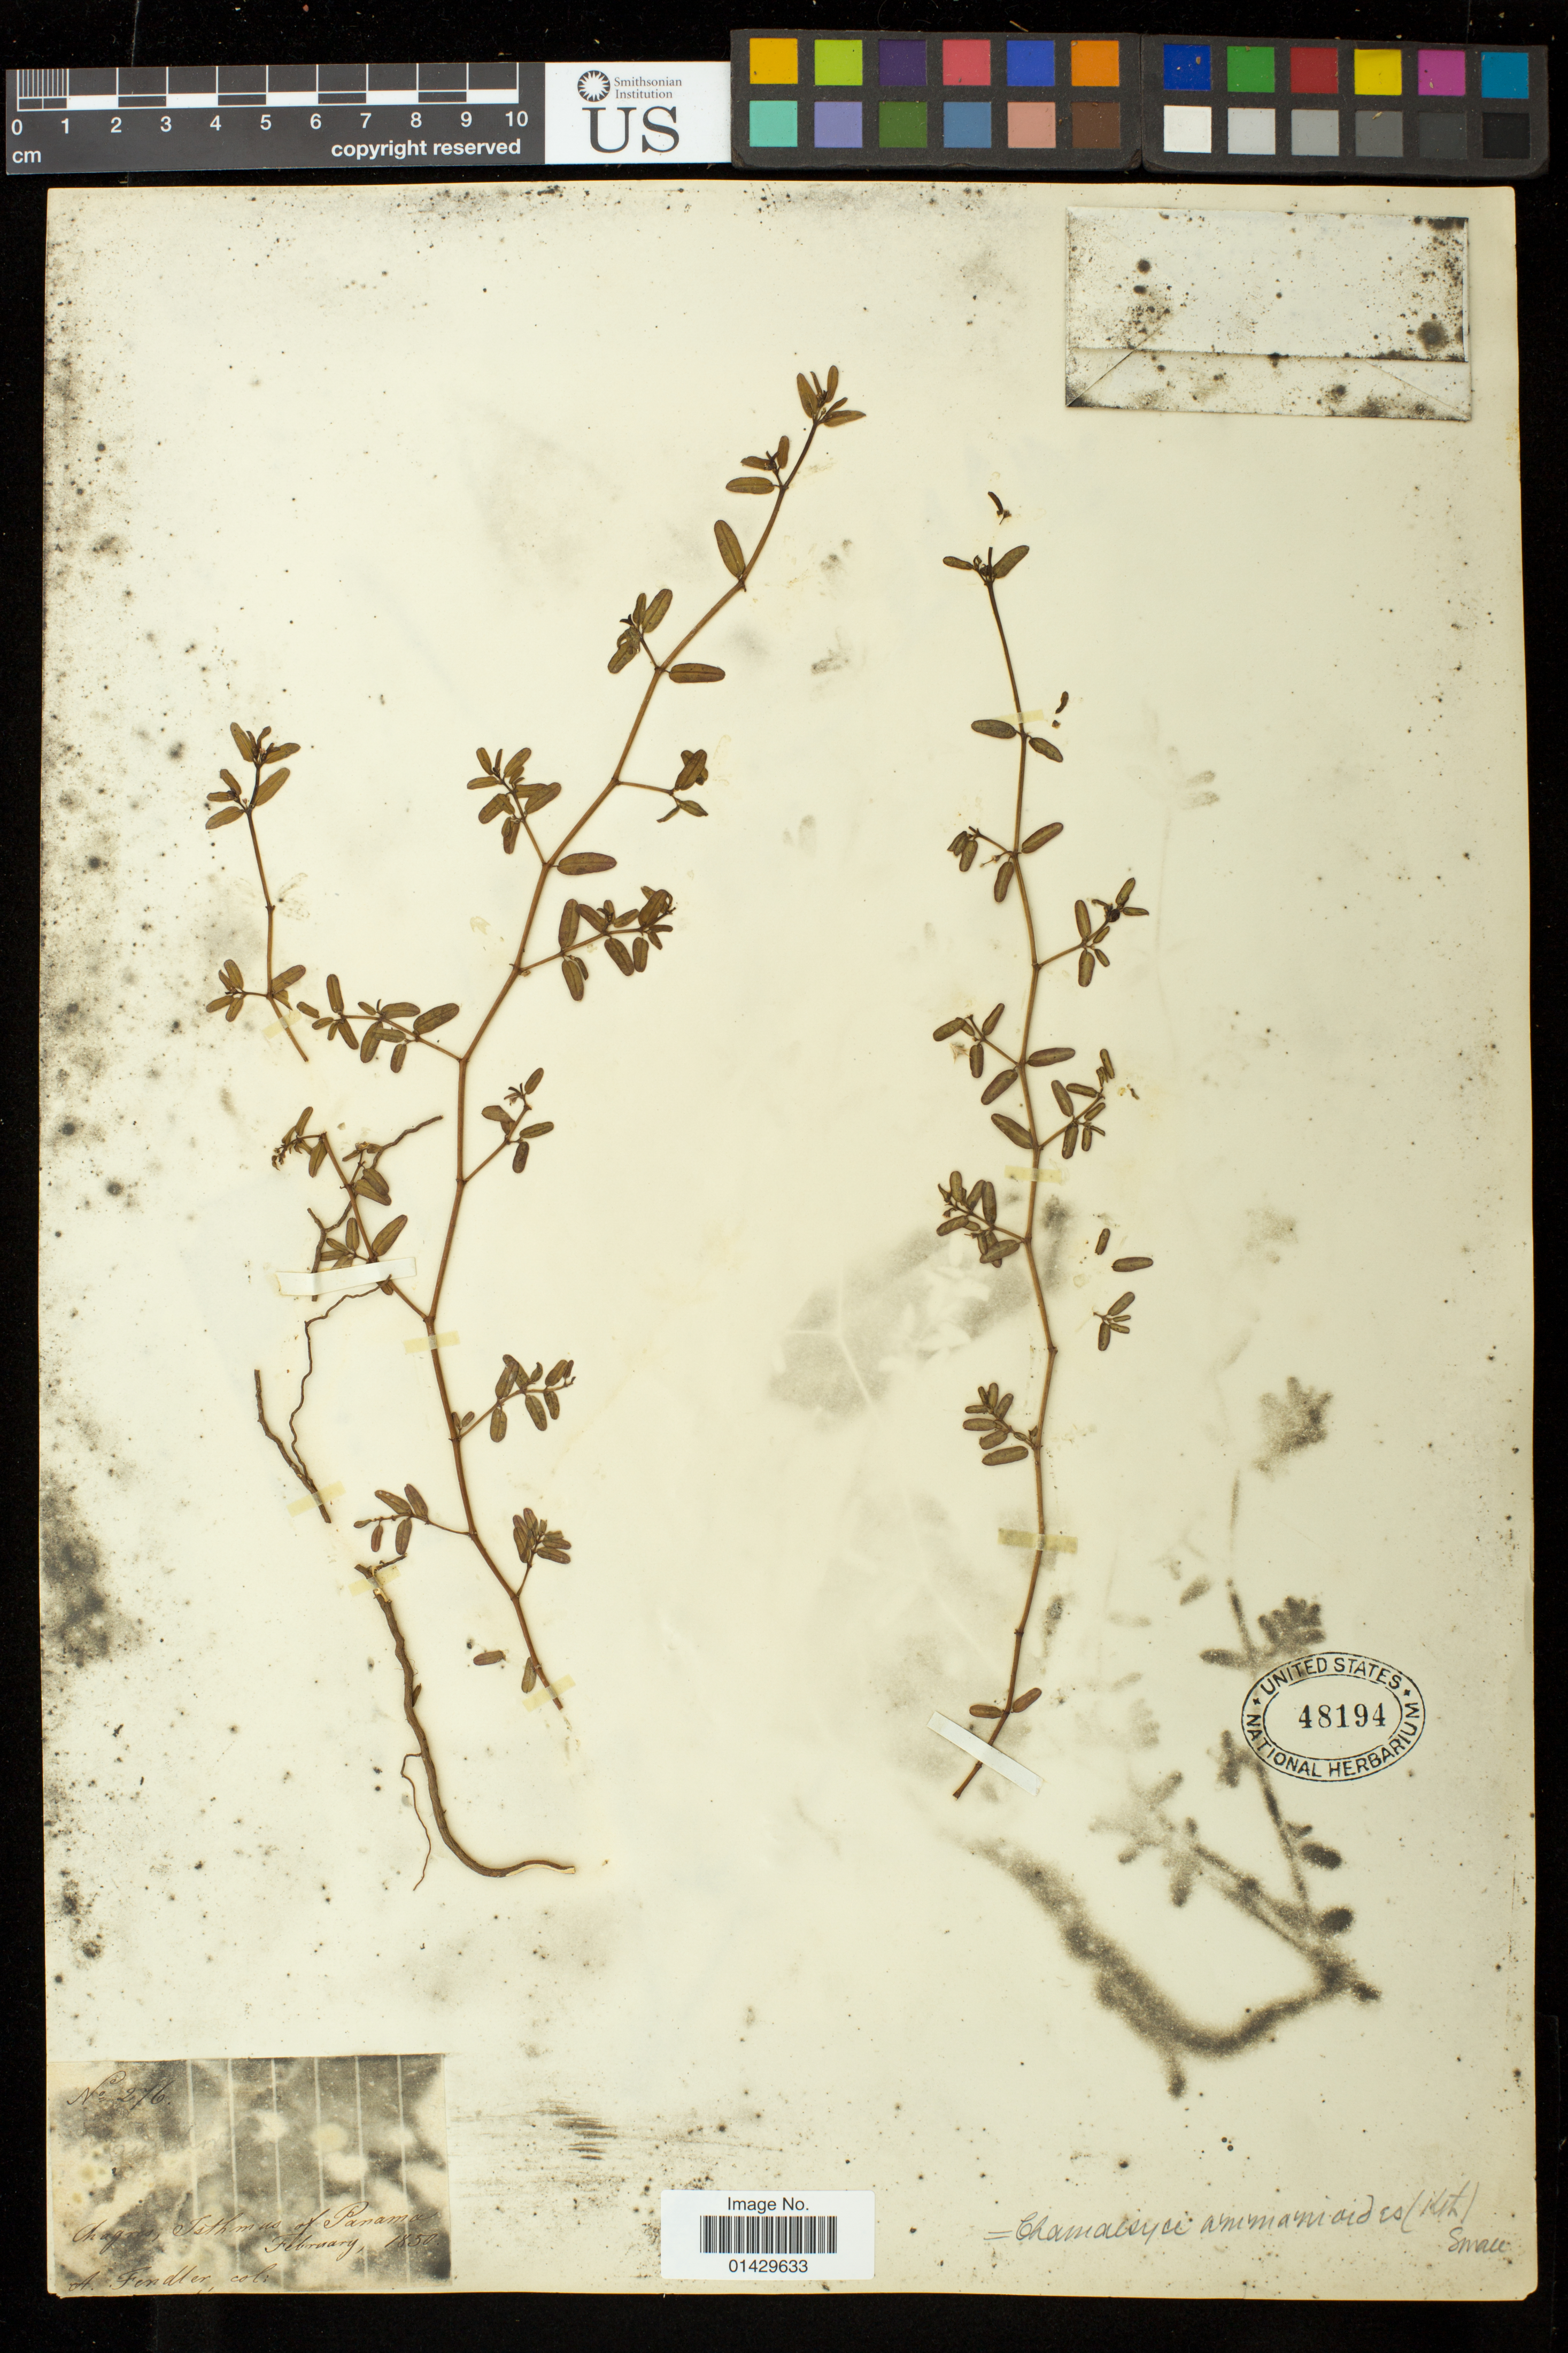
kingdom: Plantae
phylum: Tracheophyta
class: Magnoliopsida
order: Malpighiales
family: Euphorbiaceae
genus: Euphorbia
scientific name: Euphorbia bombensis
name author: Jacq.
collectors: A. Fendler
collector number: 276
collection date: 1830-02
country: Panama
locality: Chagras, Isthmus of Panama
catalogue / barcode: US 48194